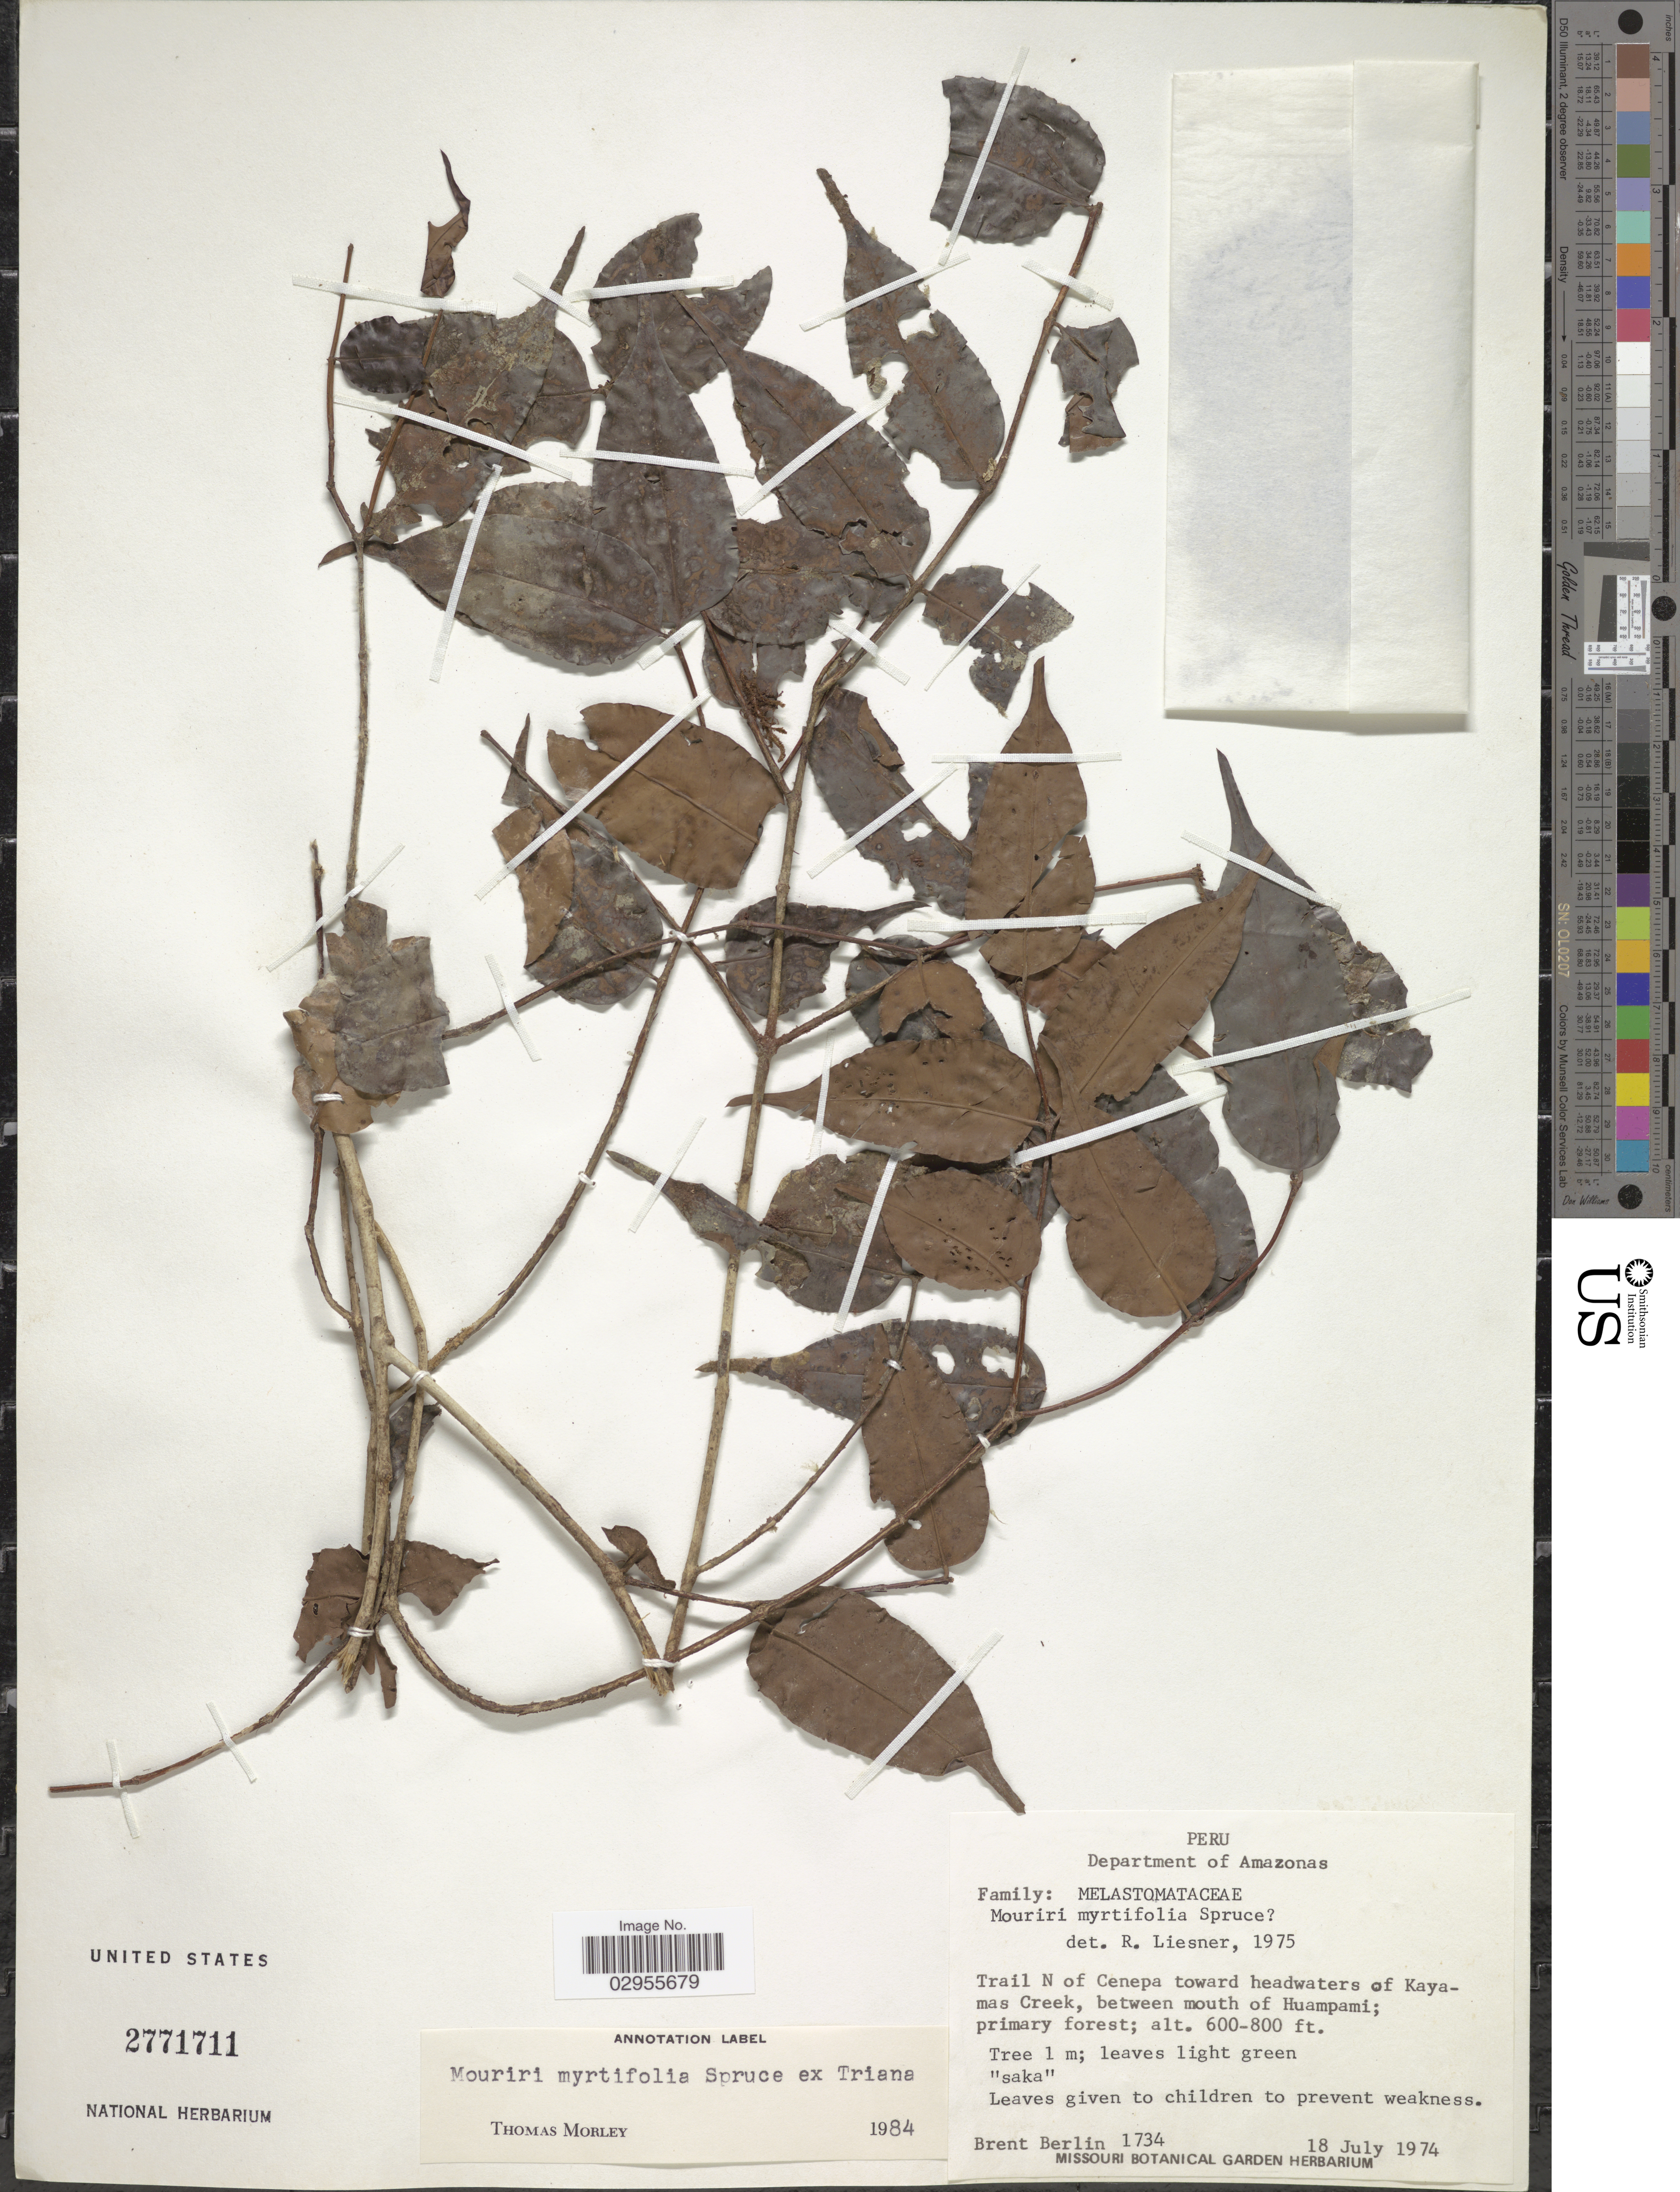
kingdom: Plantae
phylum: Tracheophyta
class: Magnoliopsida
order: Myrtales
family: Melastomataceae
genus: Mouriri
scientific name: Mouriri myrtifolia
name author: Spruce ex Triana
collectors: B. Berlin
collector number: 1734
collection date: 1974-07-18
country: Peru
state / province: Amazonas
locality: Department of Amazonas. Trail N of Cenepa toward headquarters of Kayamas Creek, between mouth of Huampami.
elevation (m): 183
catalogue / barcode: US 2771711